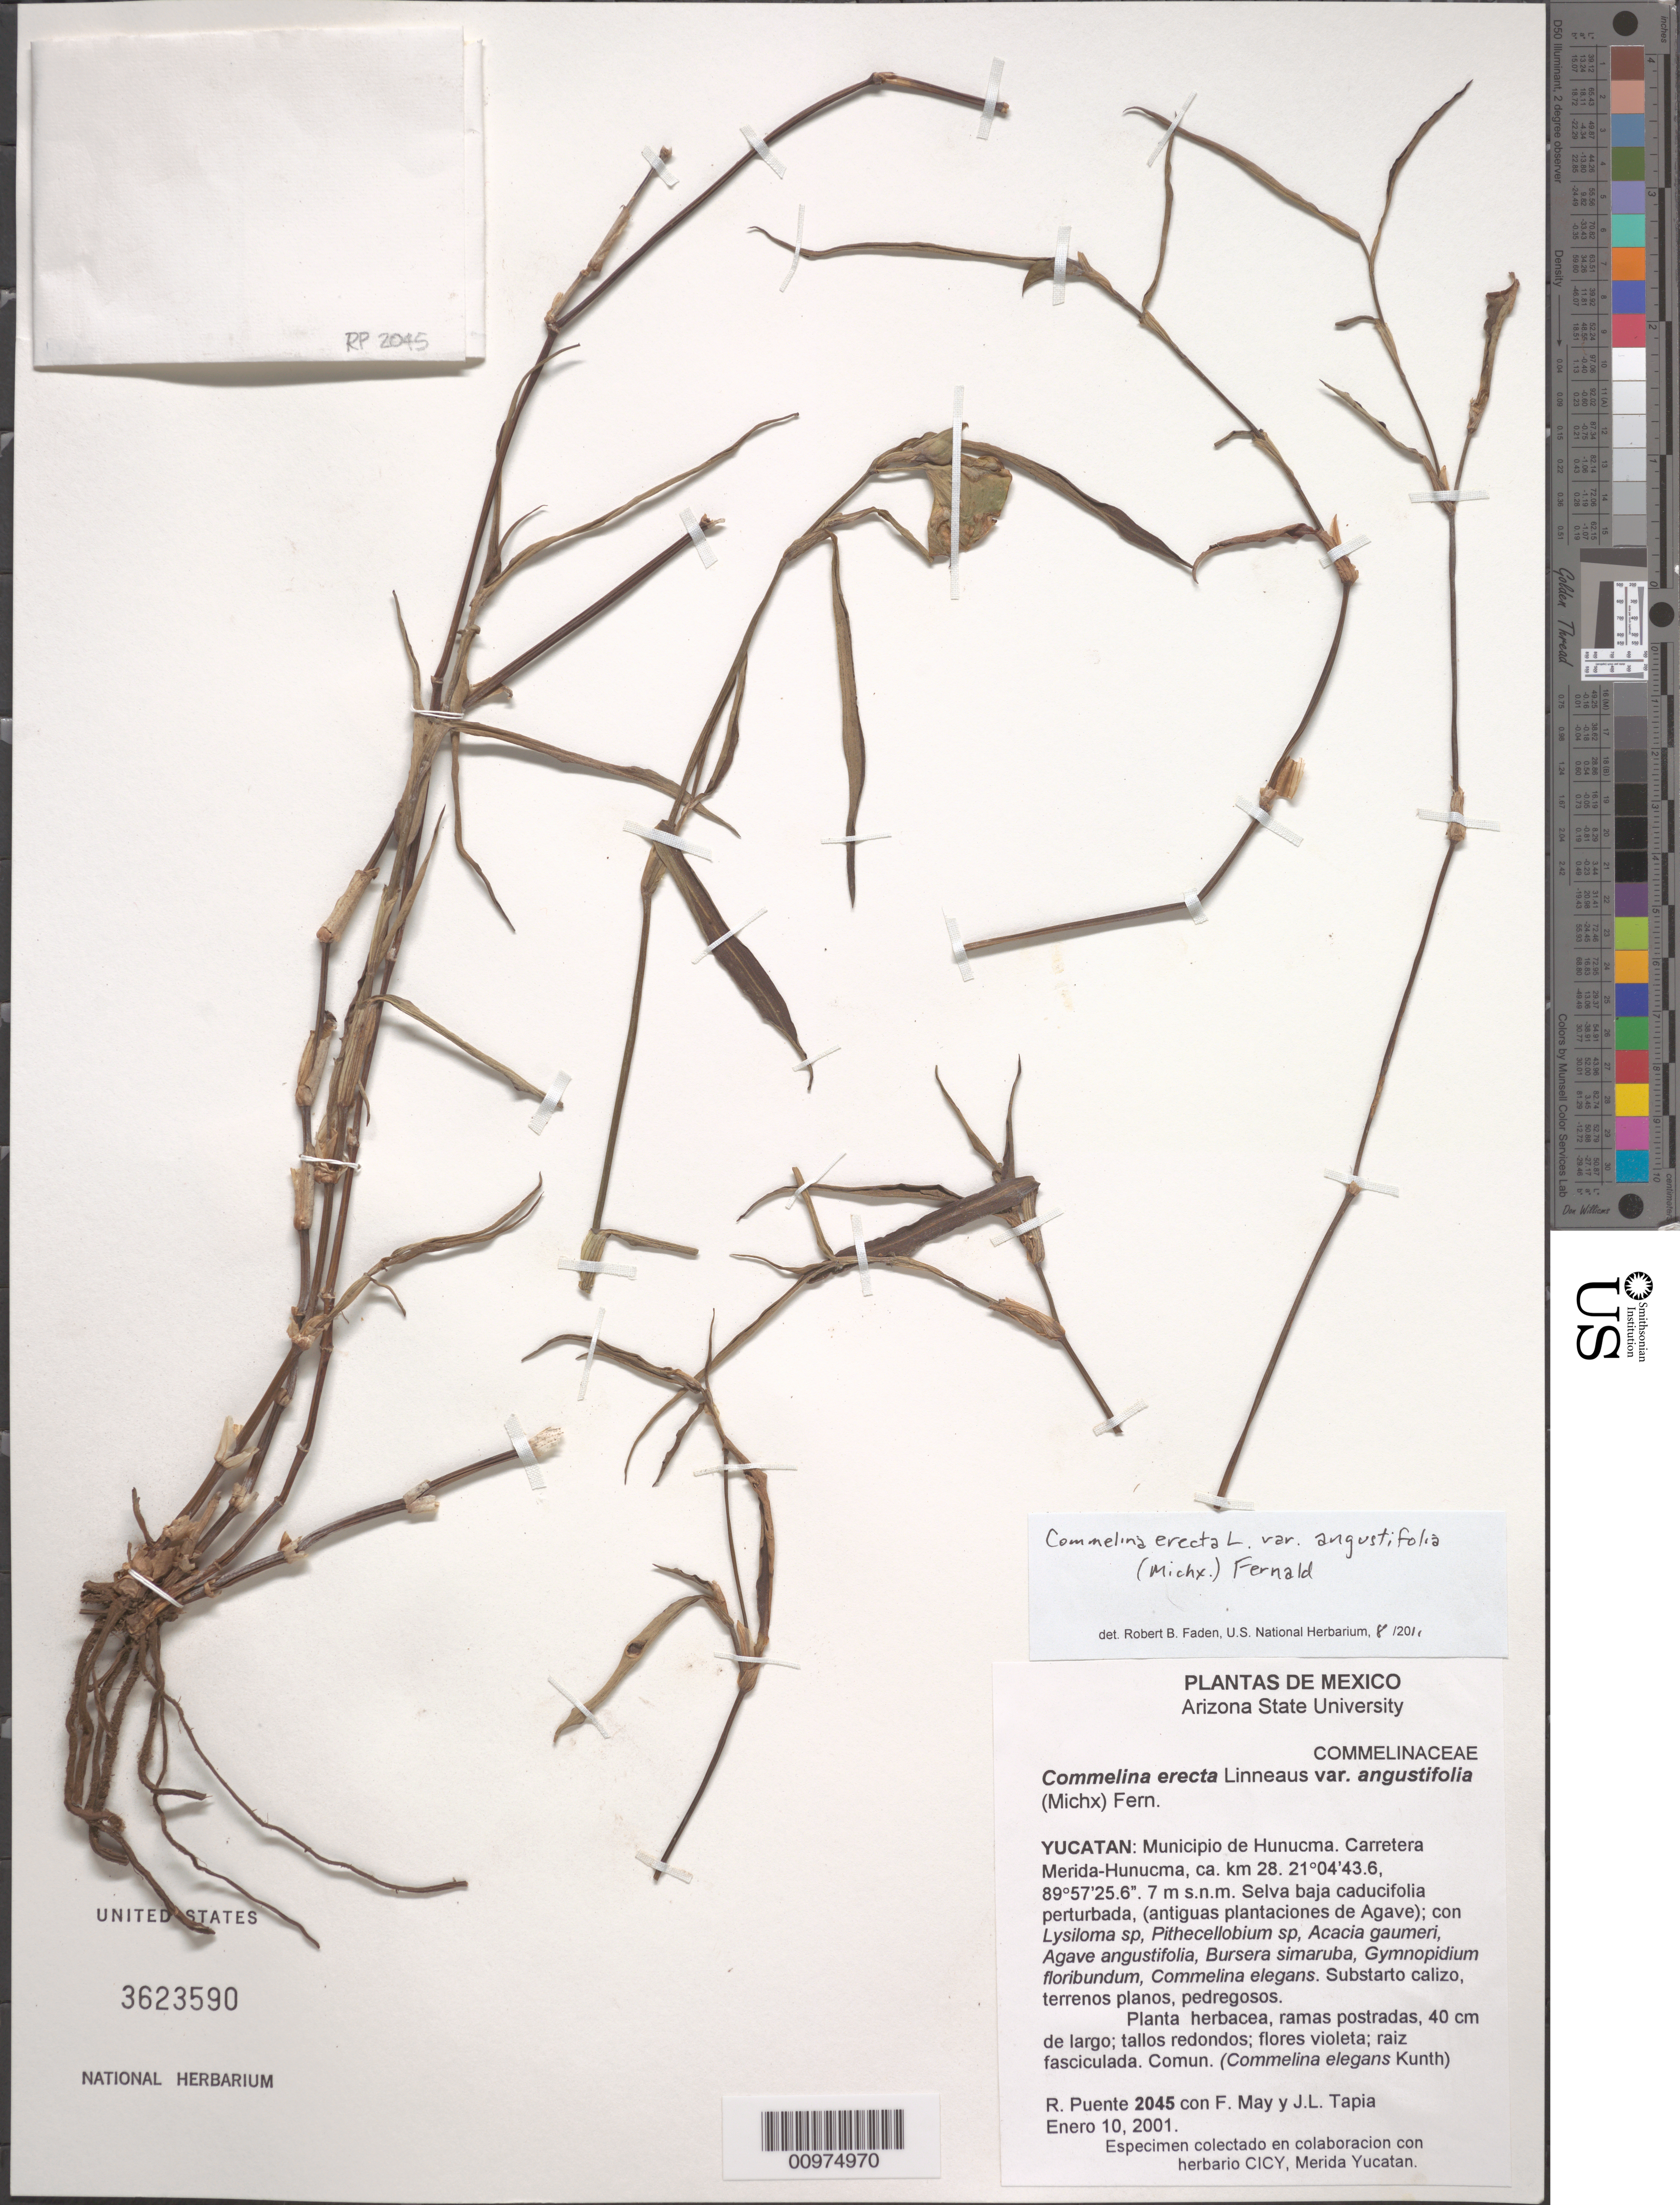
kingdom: Plantae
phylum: Tracheophyta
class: Liliopsida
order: Commelinales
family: Commelinaceae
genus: Commelina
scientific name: Commelina erecta var. angustifolia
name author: (Michx.) Fernald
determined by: Faden, Robert B., (US), Smithsonian Institution - National Museum of Natural History (UNITED STATES)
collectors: R. Puente et al.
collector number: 2045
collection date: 2001-01-10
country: Mexico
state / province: Yucatan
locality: Municipio de Hunucma. Carretera Merida-Hunucma, ca. km 28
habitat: Selva baja caducifolia perturbada, (antiguas plantaciones de Agave); con Lysiloma sp, Pithecellobium sp, Acacia gaumeri, Agave angustifolia, Bursera simaruba, Gymnopidium floribundum, Commelina elegans. Substarto calizo, terrenos planos, pedregosos.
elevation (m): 7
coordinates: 21 04 43.6, 89 57 25.6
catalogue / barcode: US 3623590